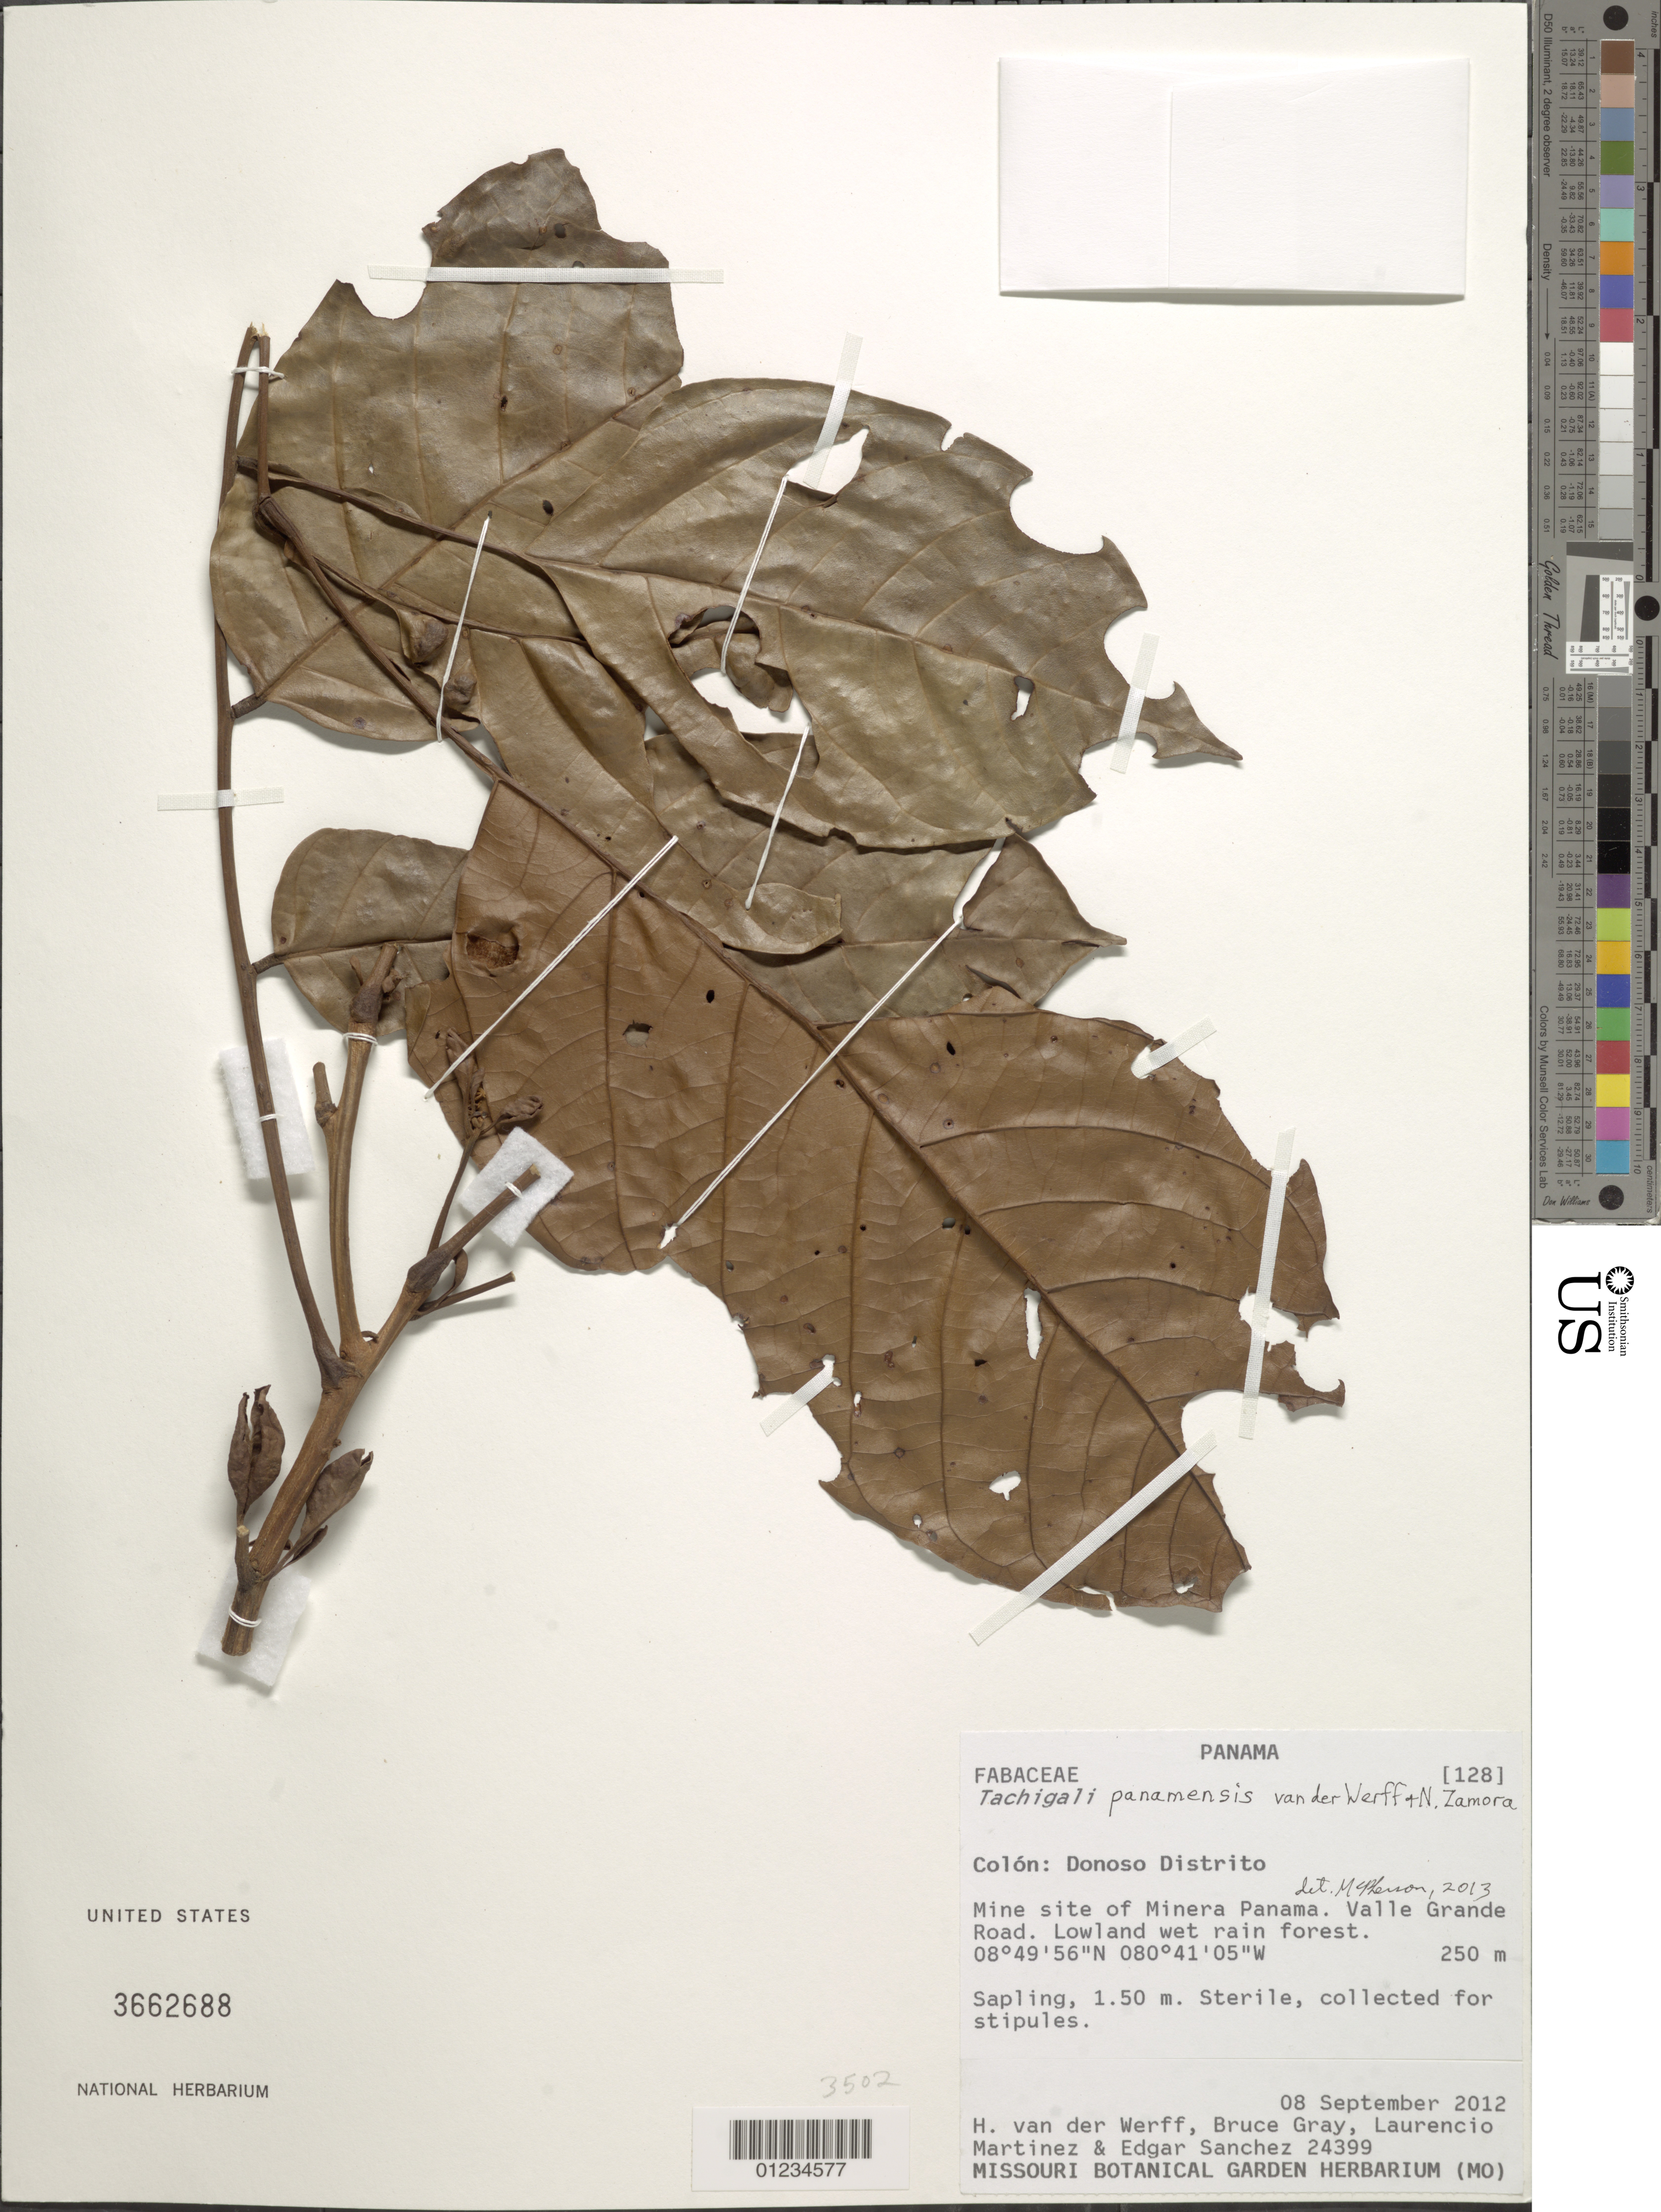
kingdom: Plantae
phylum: Tracheophyta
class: Magnoliopsida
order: Fabales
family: Fabaceae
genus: Tachigali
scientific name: Tachigali panamensis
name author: van der Werff & N. Zamora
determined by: McPherson, --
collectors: H. van der Werff, B. Gray, L. Martinez & E. Sanchez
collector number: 24399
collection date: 2012-09-08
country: Panama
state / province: Colón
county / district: Donoso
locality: Donoso Distrito. Mine site of Minera Panama. Valle Grande Road. Lowland wet rain forest.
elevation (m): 250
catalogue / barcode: US 3662688